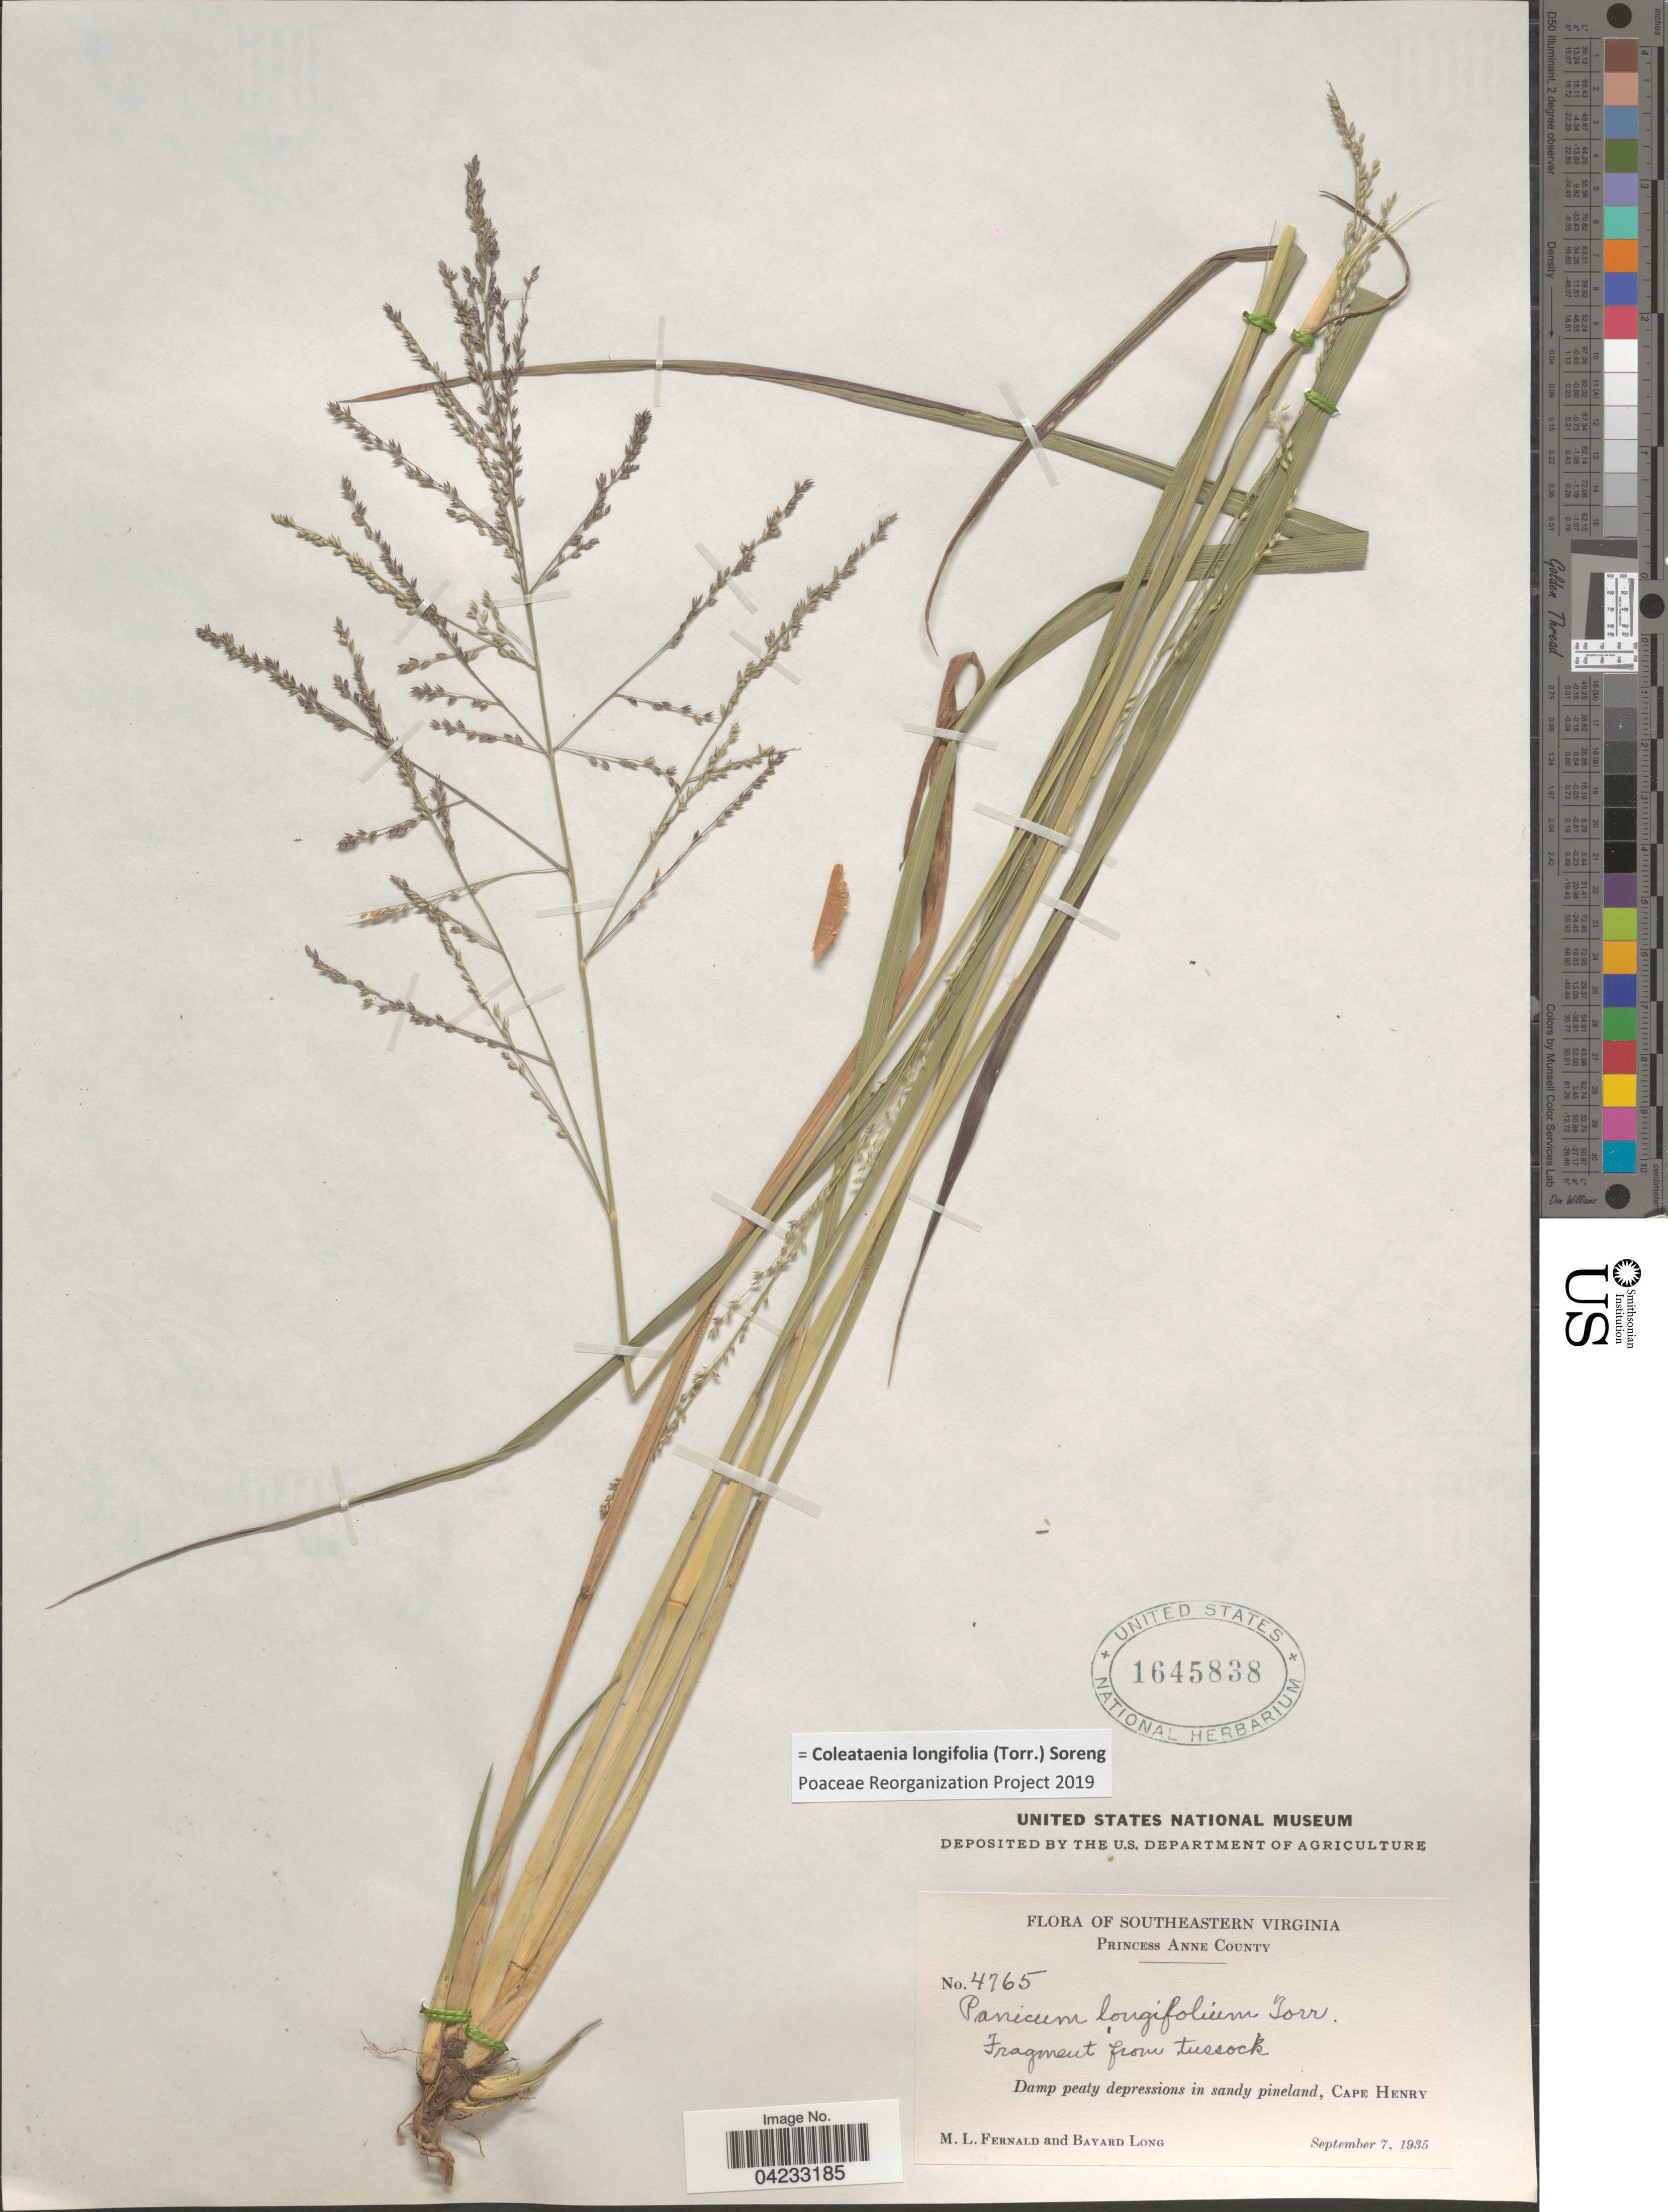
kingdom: Plantae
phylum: Tracheophyta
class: Liliopsida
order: Poales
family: Poaceae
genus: Coleataenia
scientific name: Coleataenia longifolia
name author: (Torr.) Soreng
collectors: M. L. Fernald & B. Long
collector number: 4765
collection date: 1935-09-07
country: United States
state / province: Virginia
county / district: City of Virginia Beach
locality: Southeastern Virginia. Princess Anne County. Damp peaty depressions in sandy pineland, Cape Henry.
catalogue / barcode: US 1645838